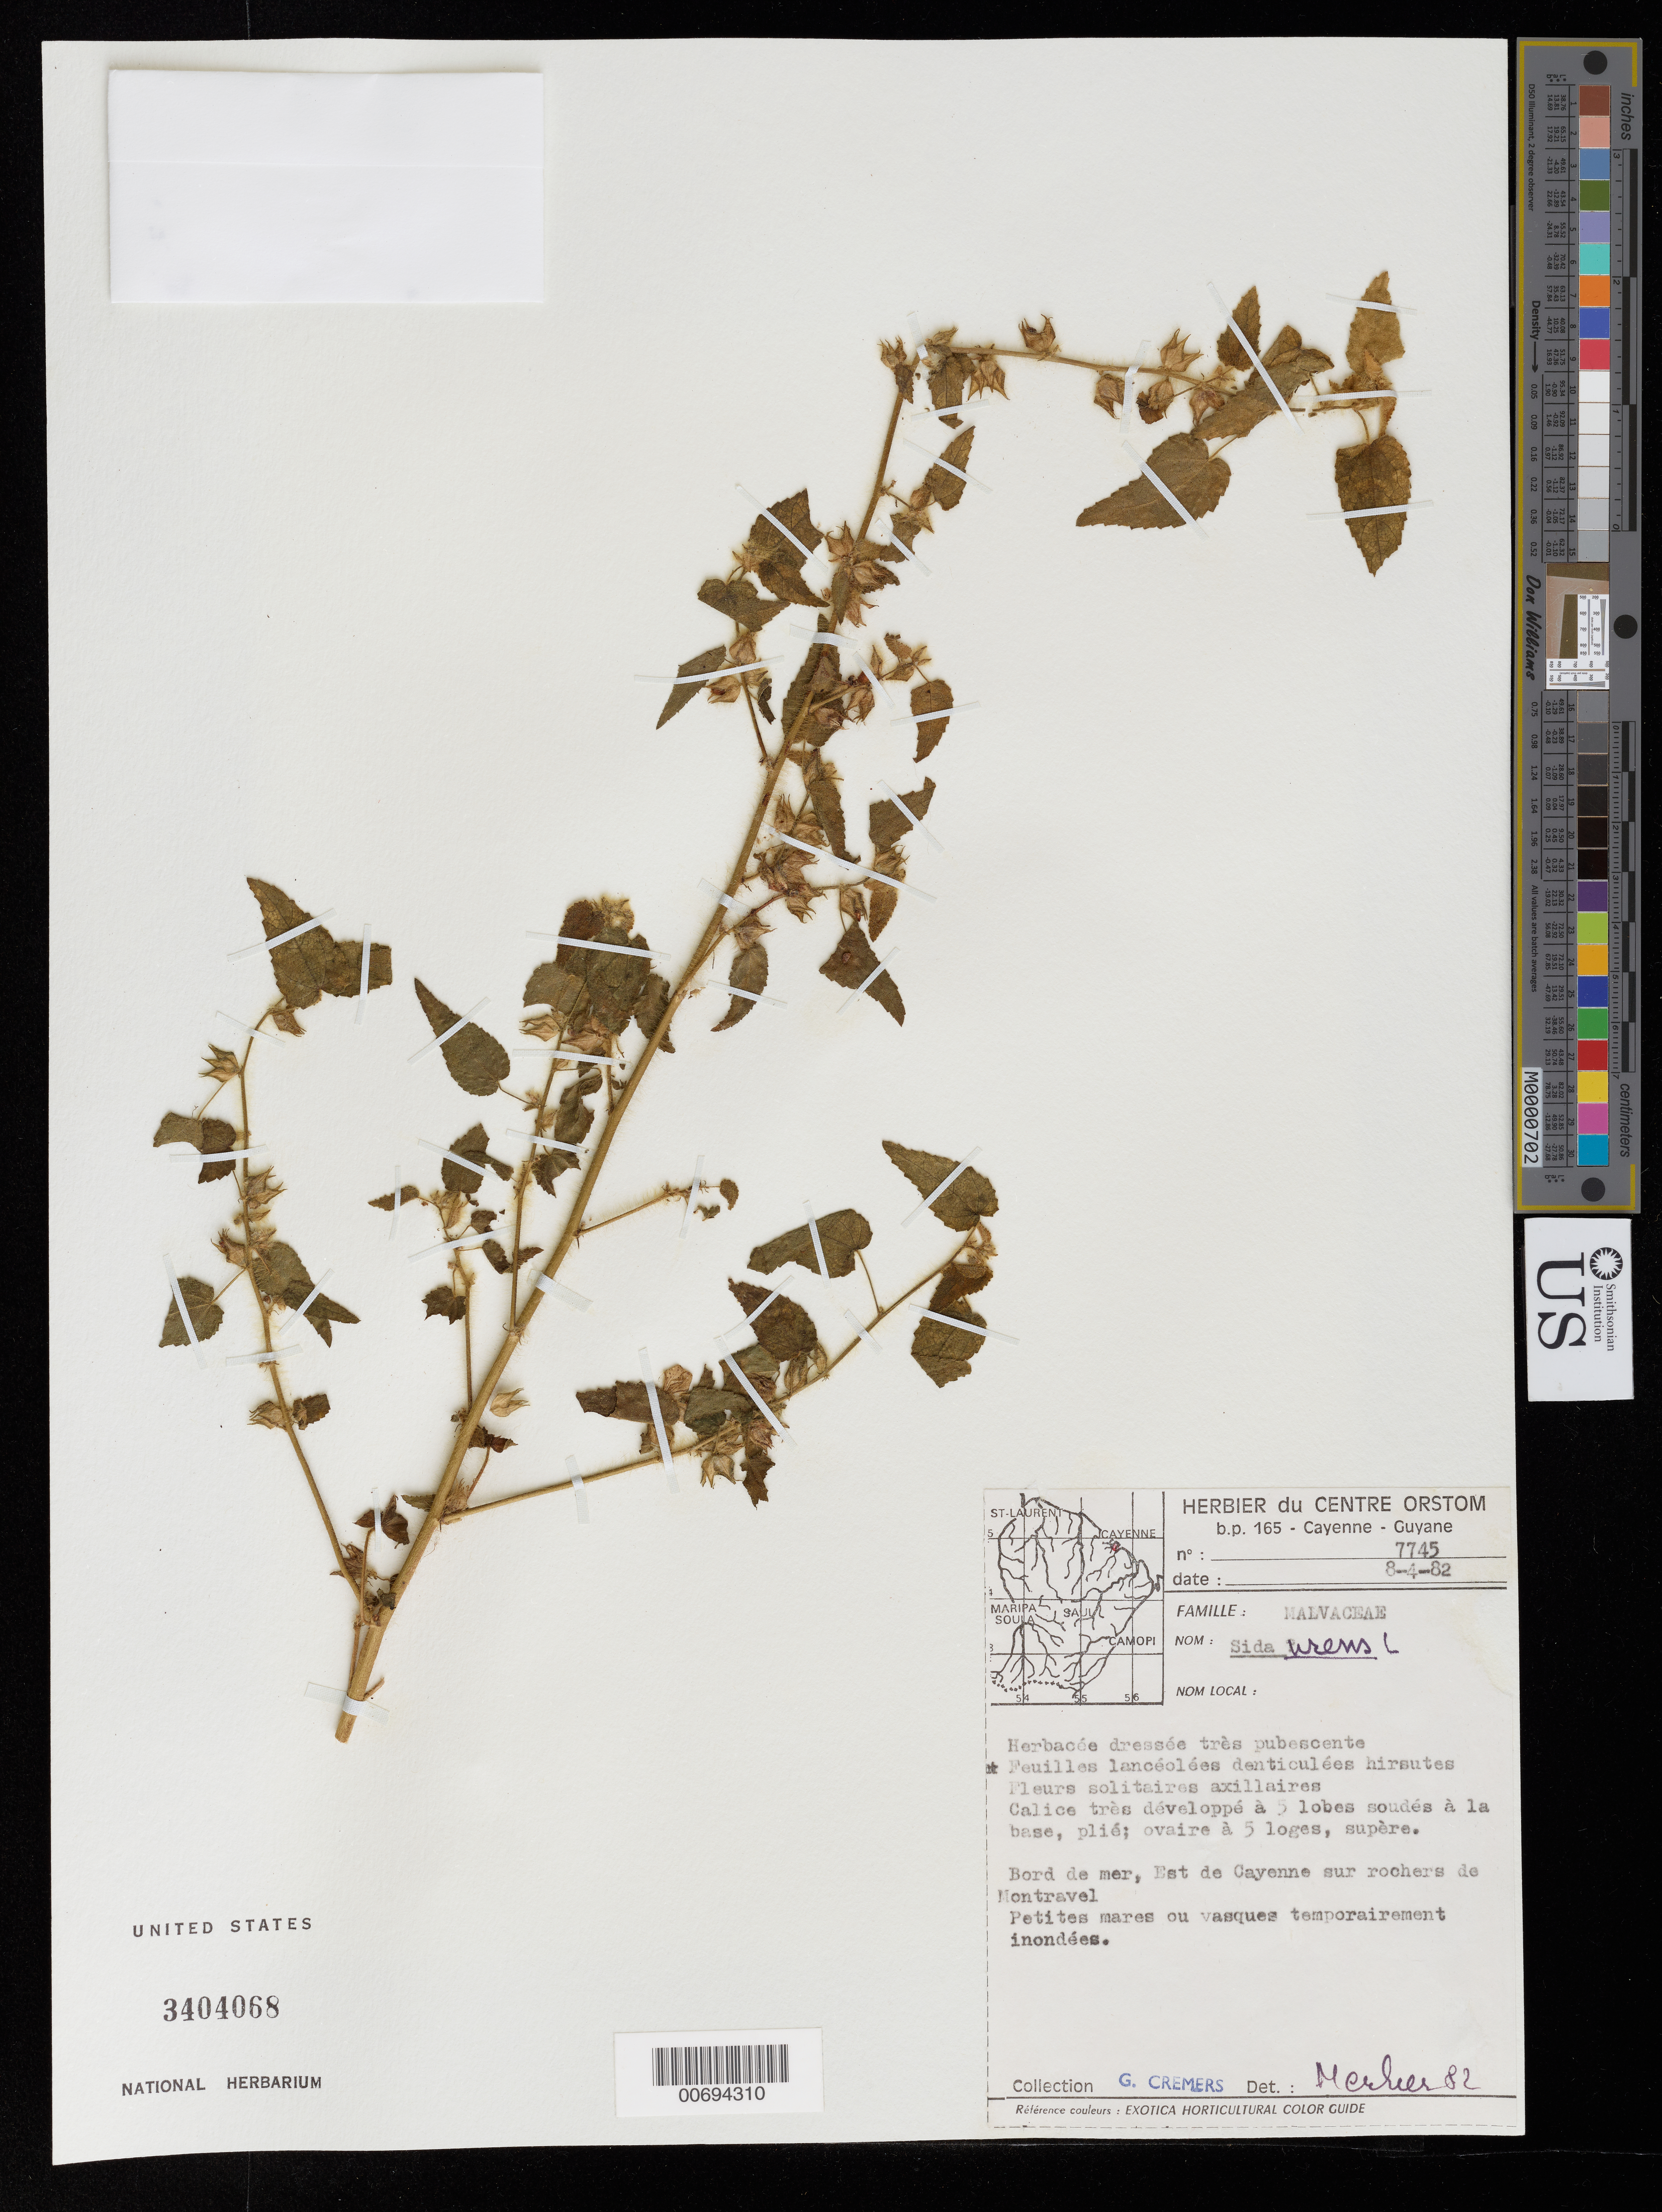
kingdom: Plantae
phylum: Tracheophyta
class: Magnoliopsida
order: Malvales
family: Malvaceae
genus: Sida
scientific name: Sida urens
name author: L.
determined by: Merlier, --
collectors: G. Cremers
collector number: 7745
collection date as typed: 8-Apr-82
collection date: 1982-04-08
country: French Guiana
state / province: Cayenne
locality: Cayenne, Est de, sur les rochers de Montravel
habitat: Small ponds or temporarily flooded basins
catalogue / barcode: US 3404068